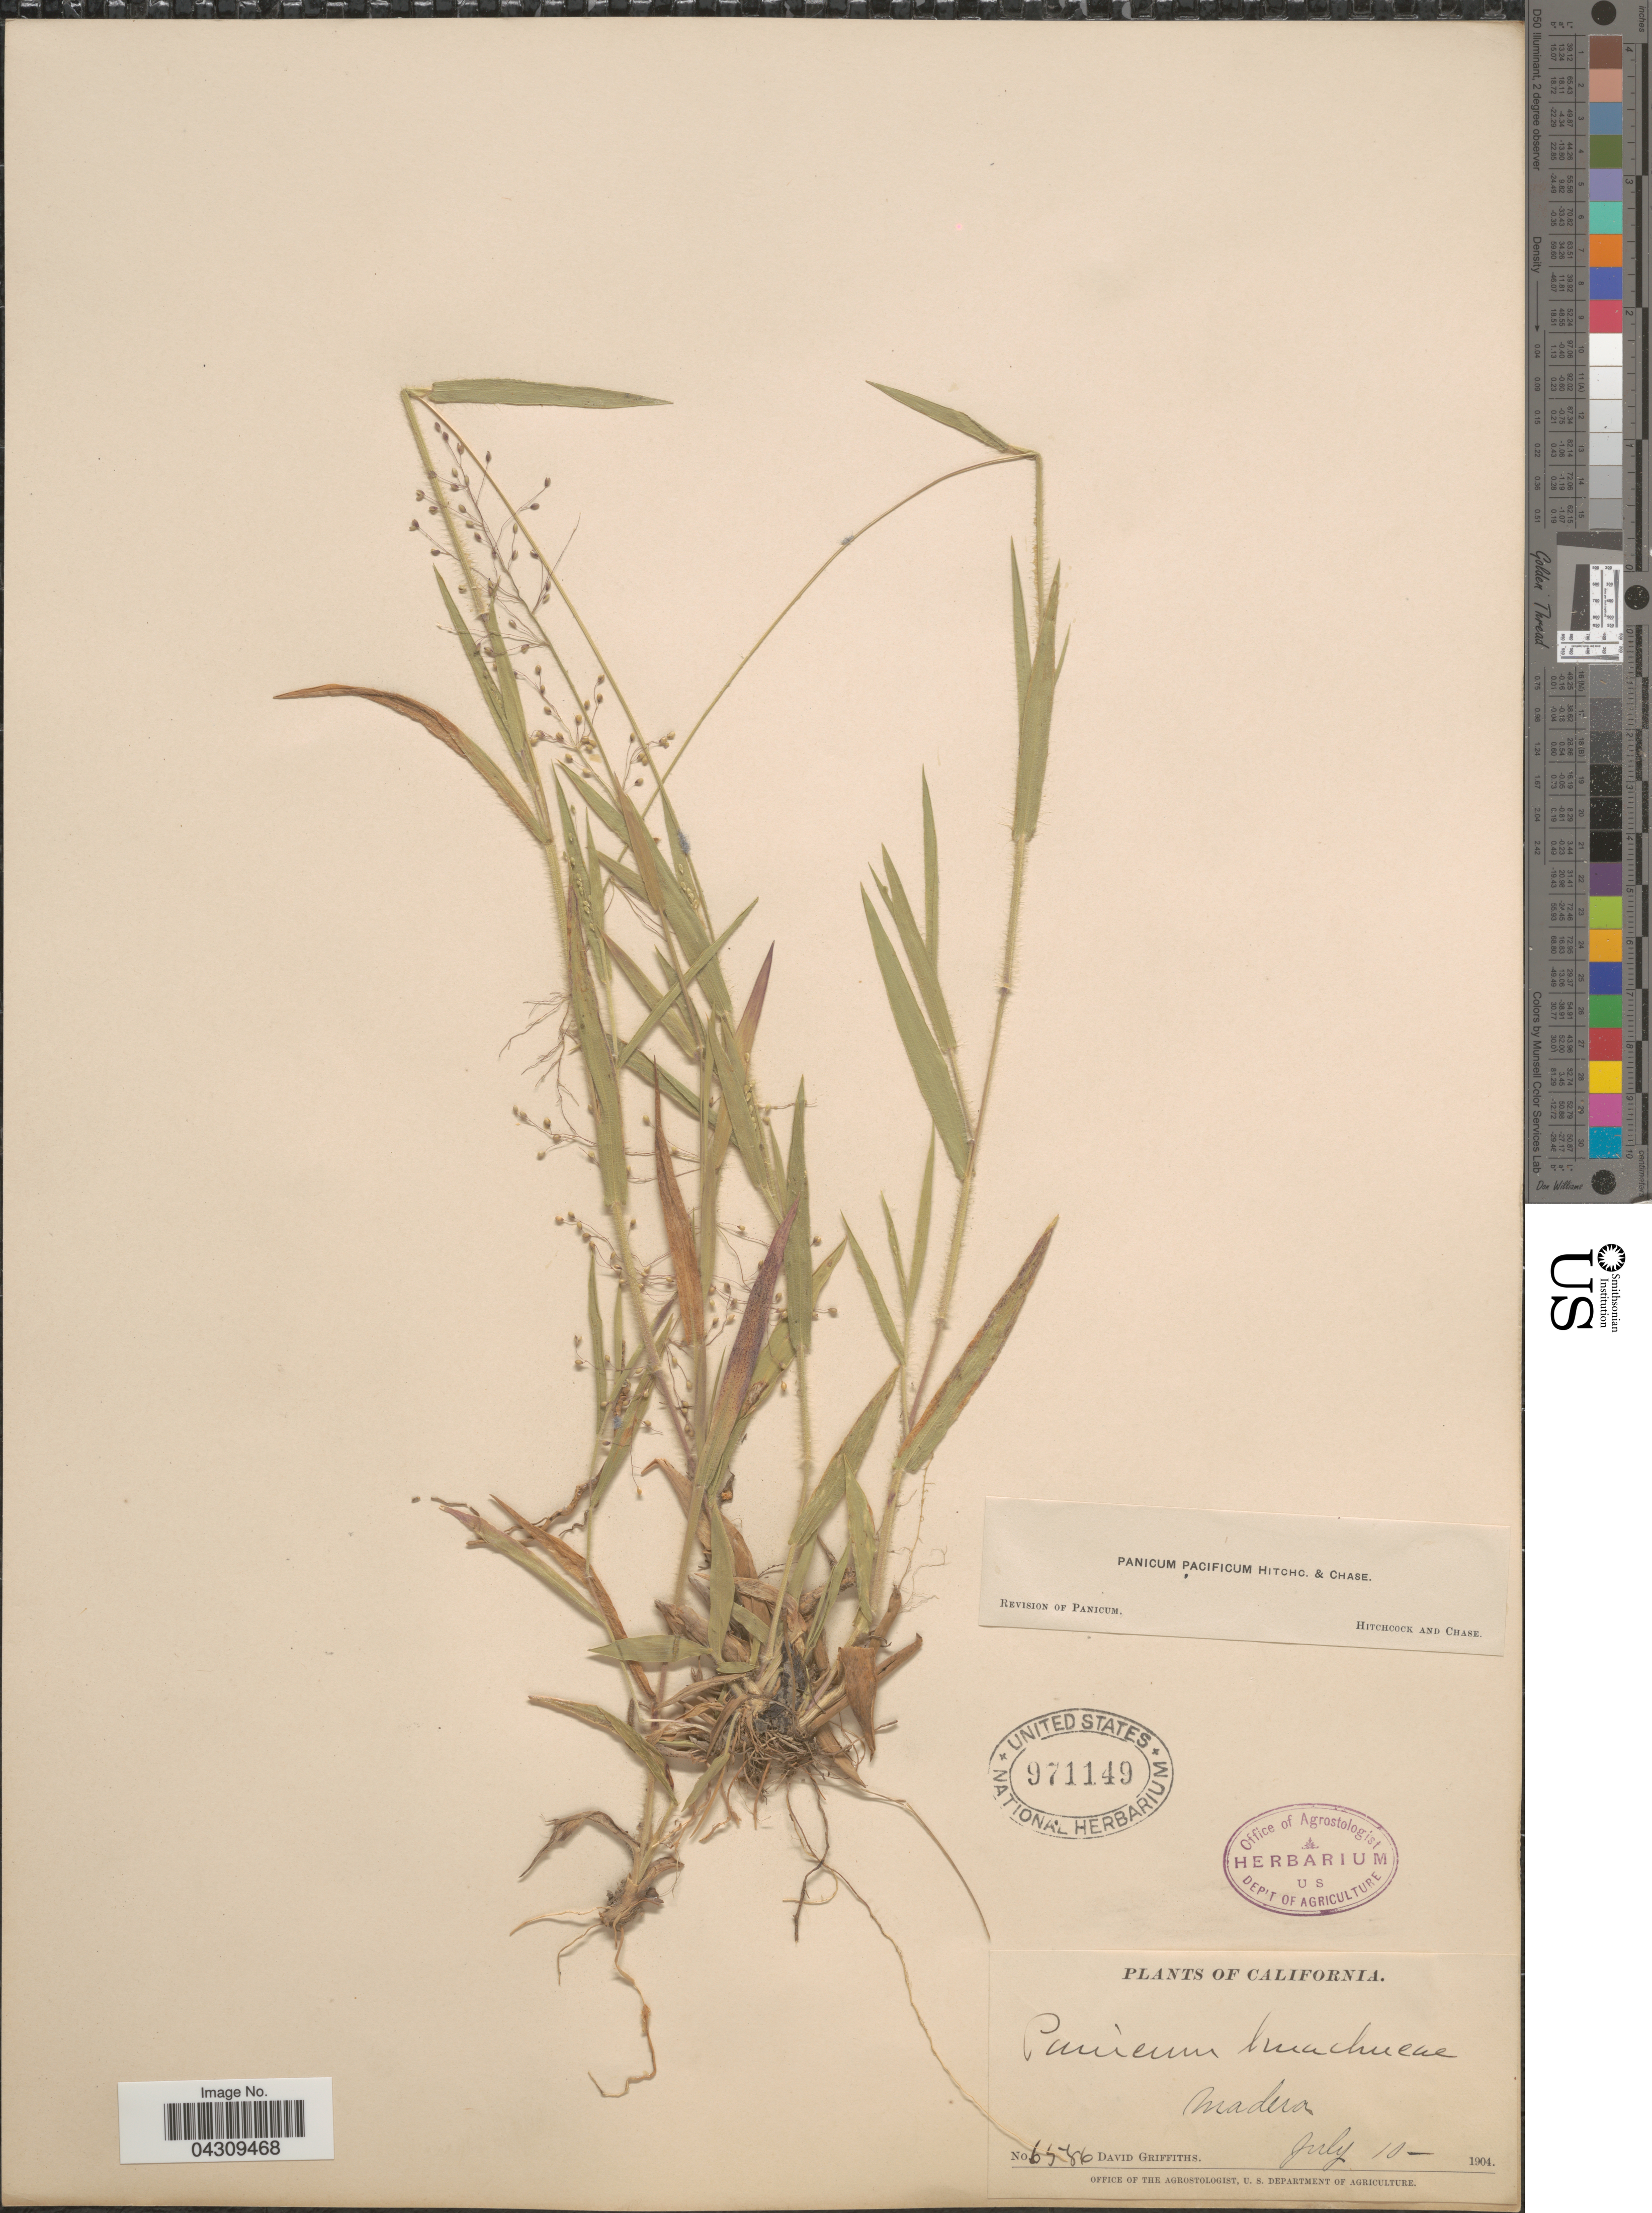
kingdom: Plantae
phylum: Tracheophyta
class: Liliopsida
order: Poales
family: Poaceae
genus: Dichanthelium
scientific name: Dichanthelium acuminatum var. acuminatum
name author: (Sw.) Gould & C.A. Clark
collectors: D. Griffiths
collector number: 6586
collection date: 1904-07-10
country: United States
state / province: California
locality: Madera.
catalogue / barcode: US 971149